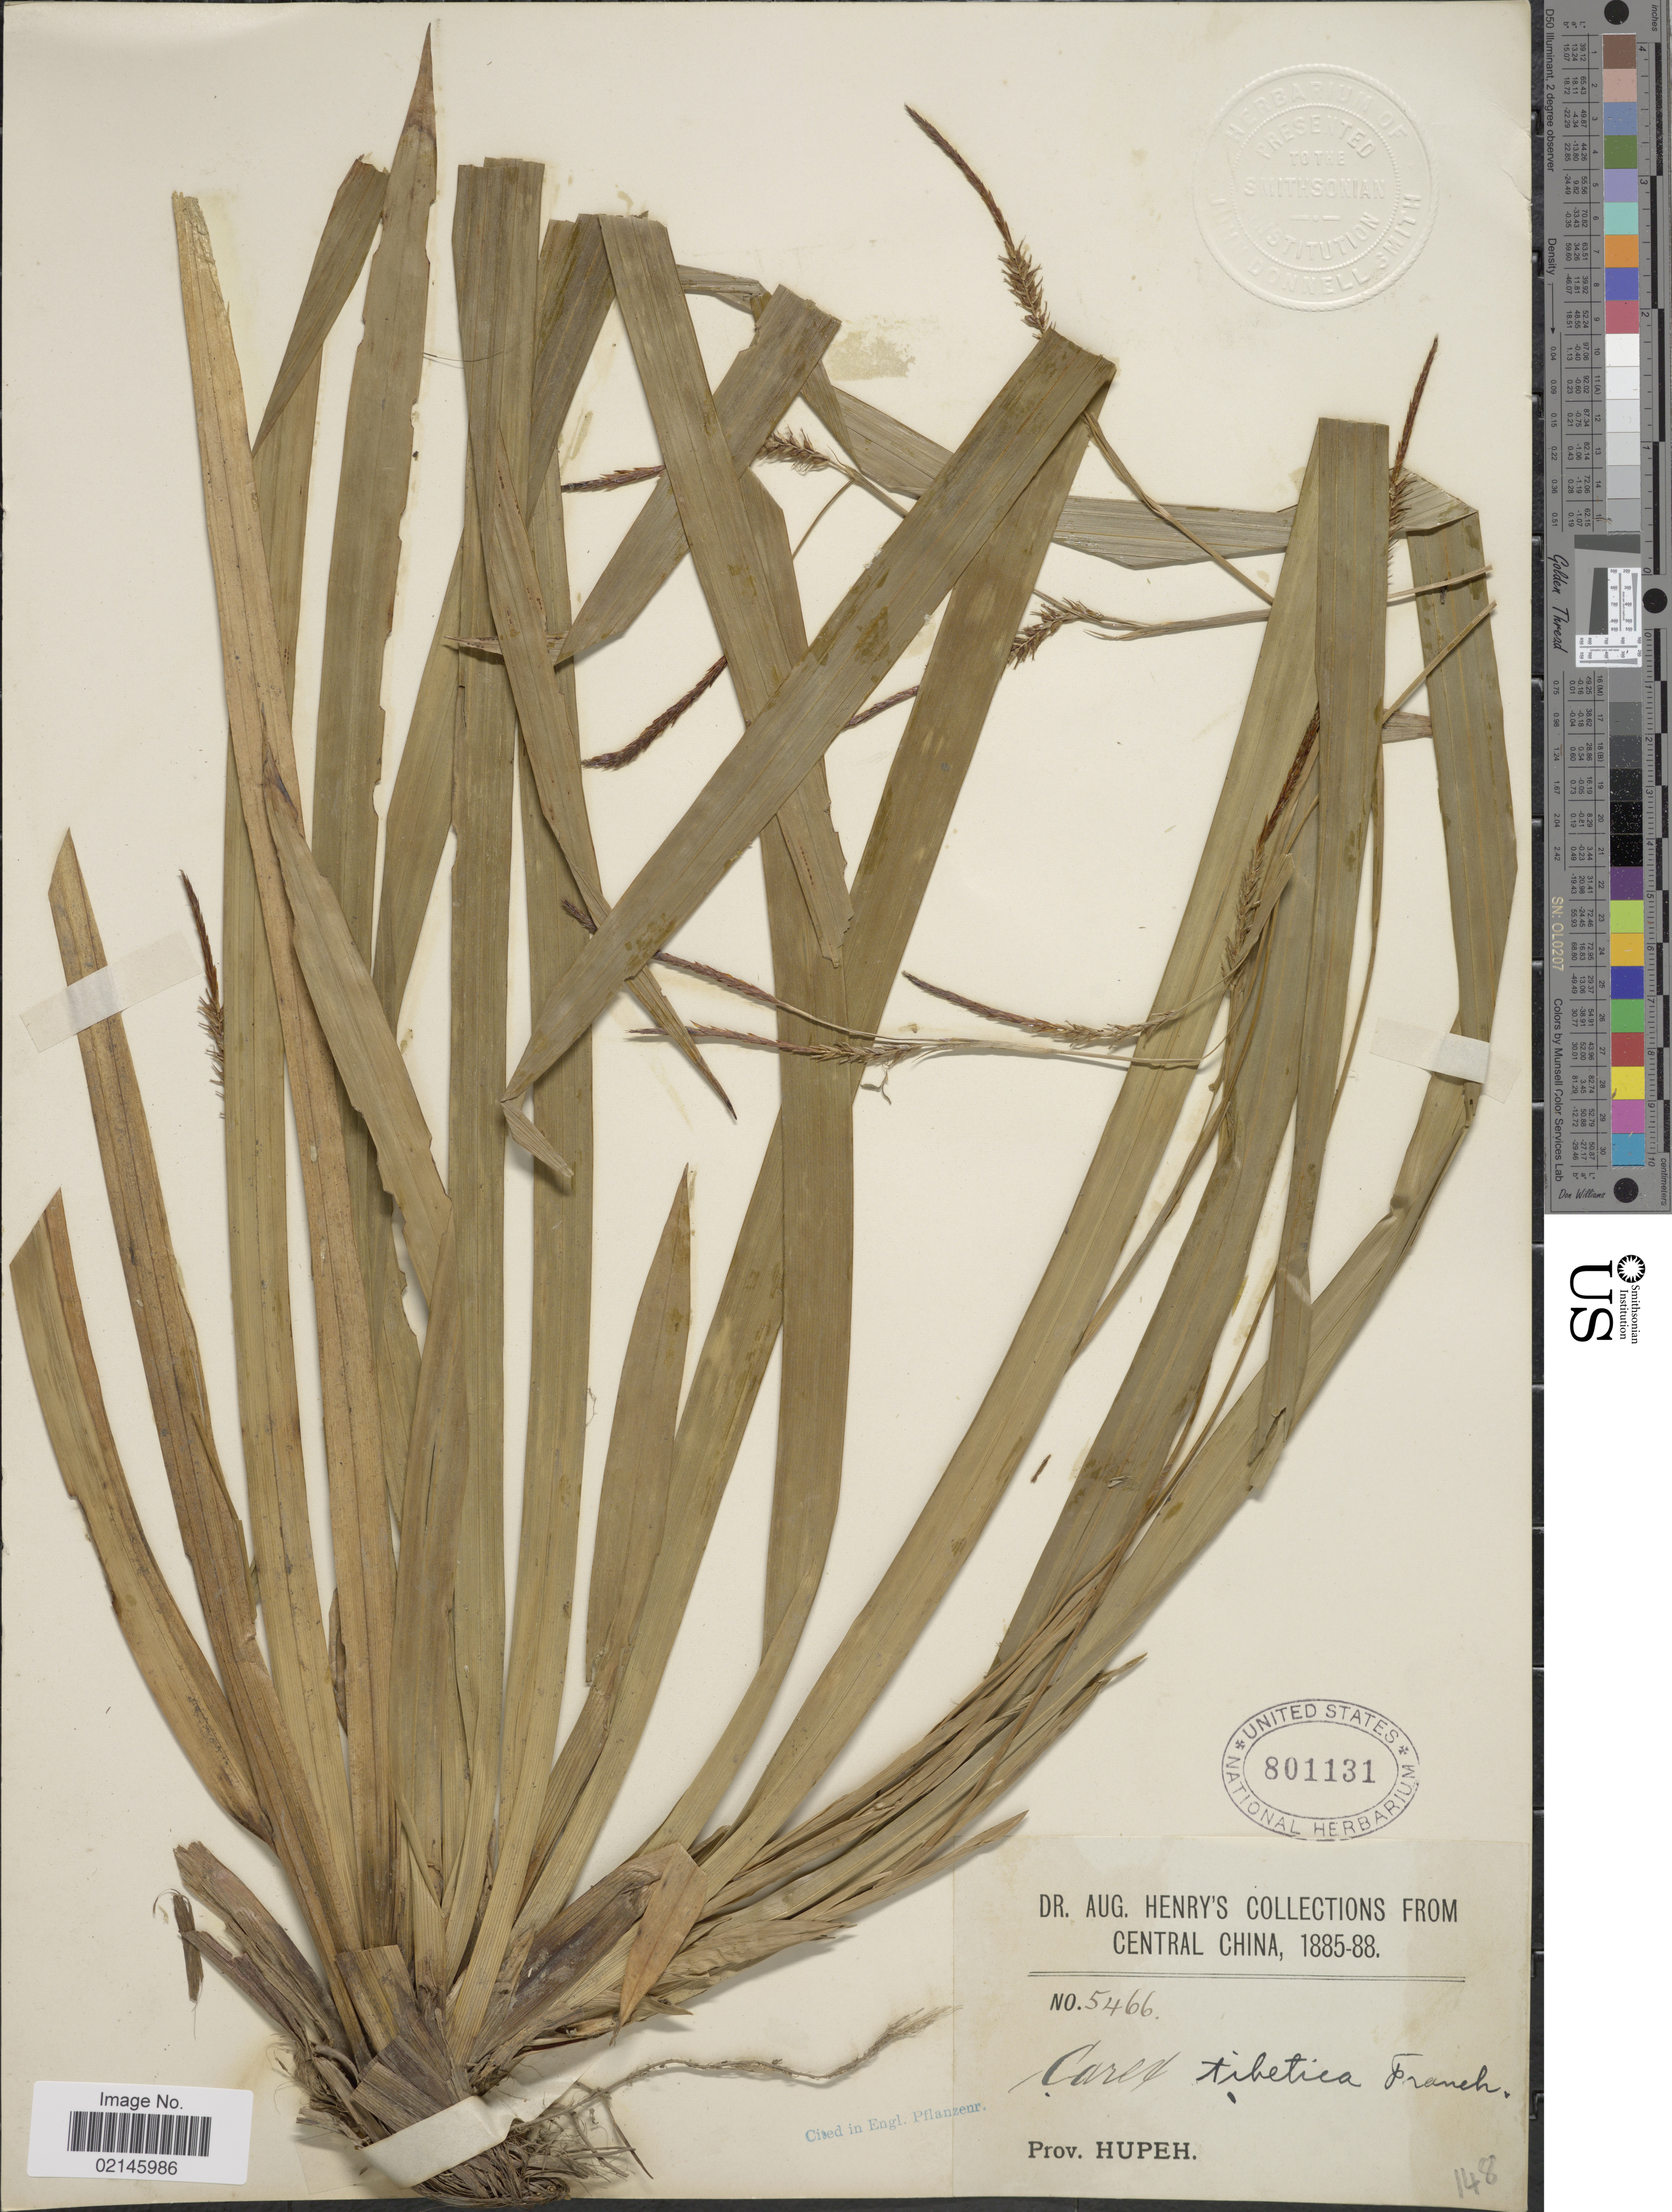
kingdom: Plantae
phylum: Tracheophyta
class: Liliopsida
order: Poales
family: Cyperaceae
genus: Carex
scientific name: Carex thibetica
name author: Franch.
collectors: A. Henry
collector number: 5466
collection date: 1885/1888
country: China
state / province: Hubei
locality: Central China. Prov. Hupeh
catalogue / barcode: US 801131